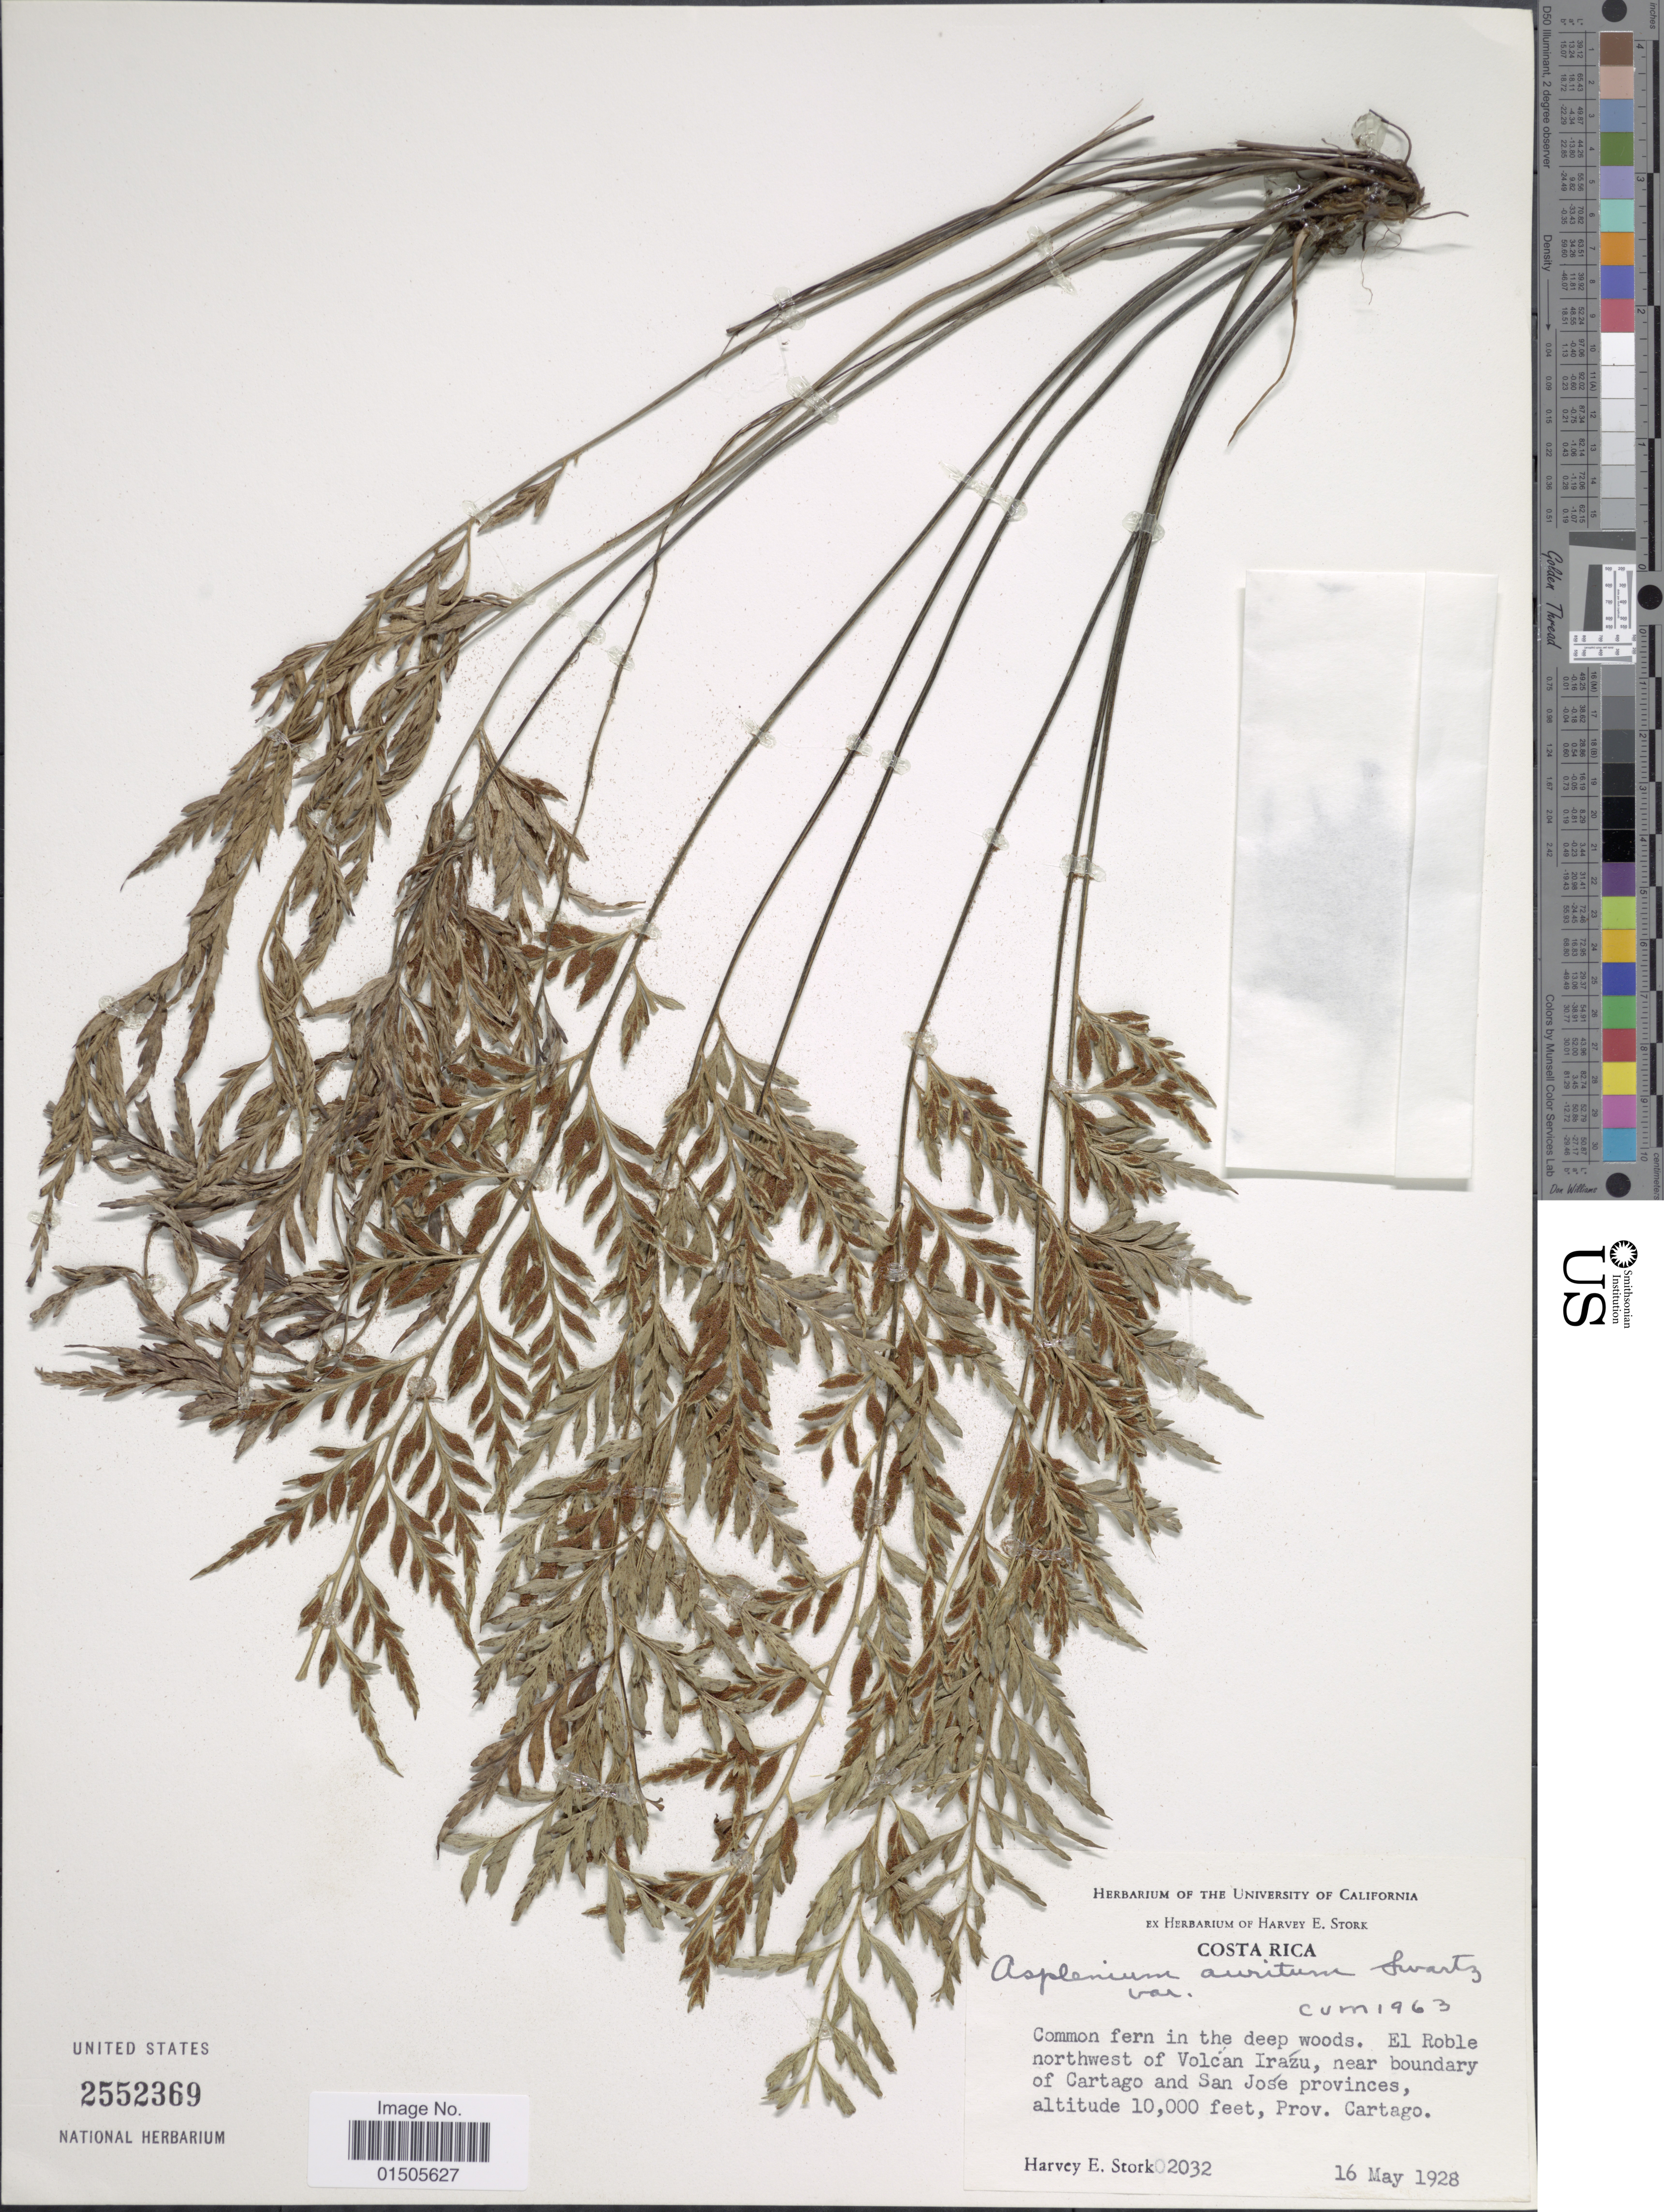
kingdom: Plantae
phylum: Tracheophyta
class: Polypodiopsida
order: Polypodiales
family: Aspleniaceae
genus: Asplenium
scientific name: Asplenium auritum var. moritzianum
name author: Hieron.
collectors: H. E. Stork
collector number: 02032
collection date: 1928-05-16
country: Costa Rica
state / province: Cartago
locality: Common fern in the deep woods. El Roble northwest of Volcan Irazu, near boundary of Cartago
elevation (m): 3048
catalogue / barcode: US 2552369